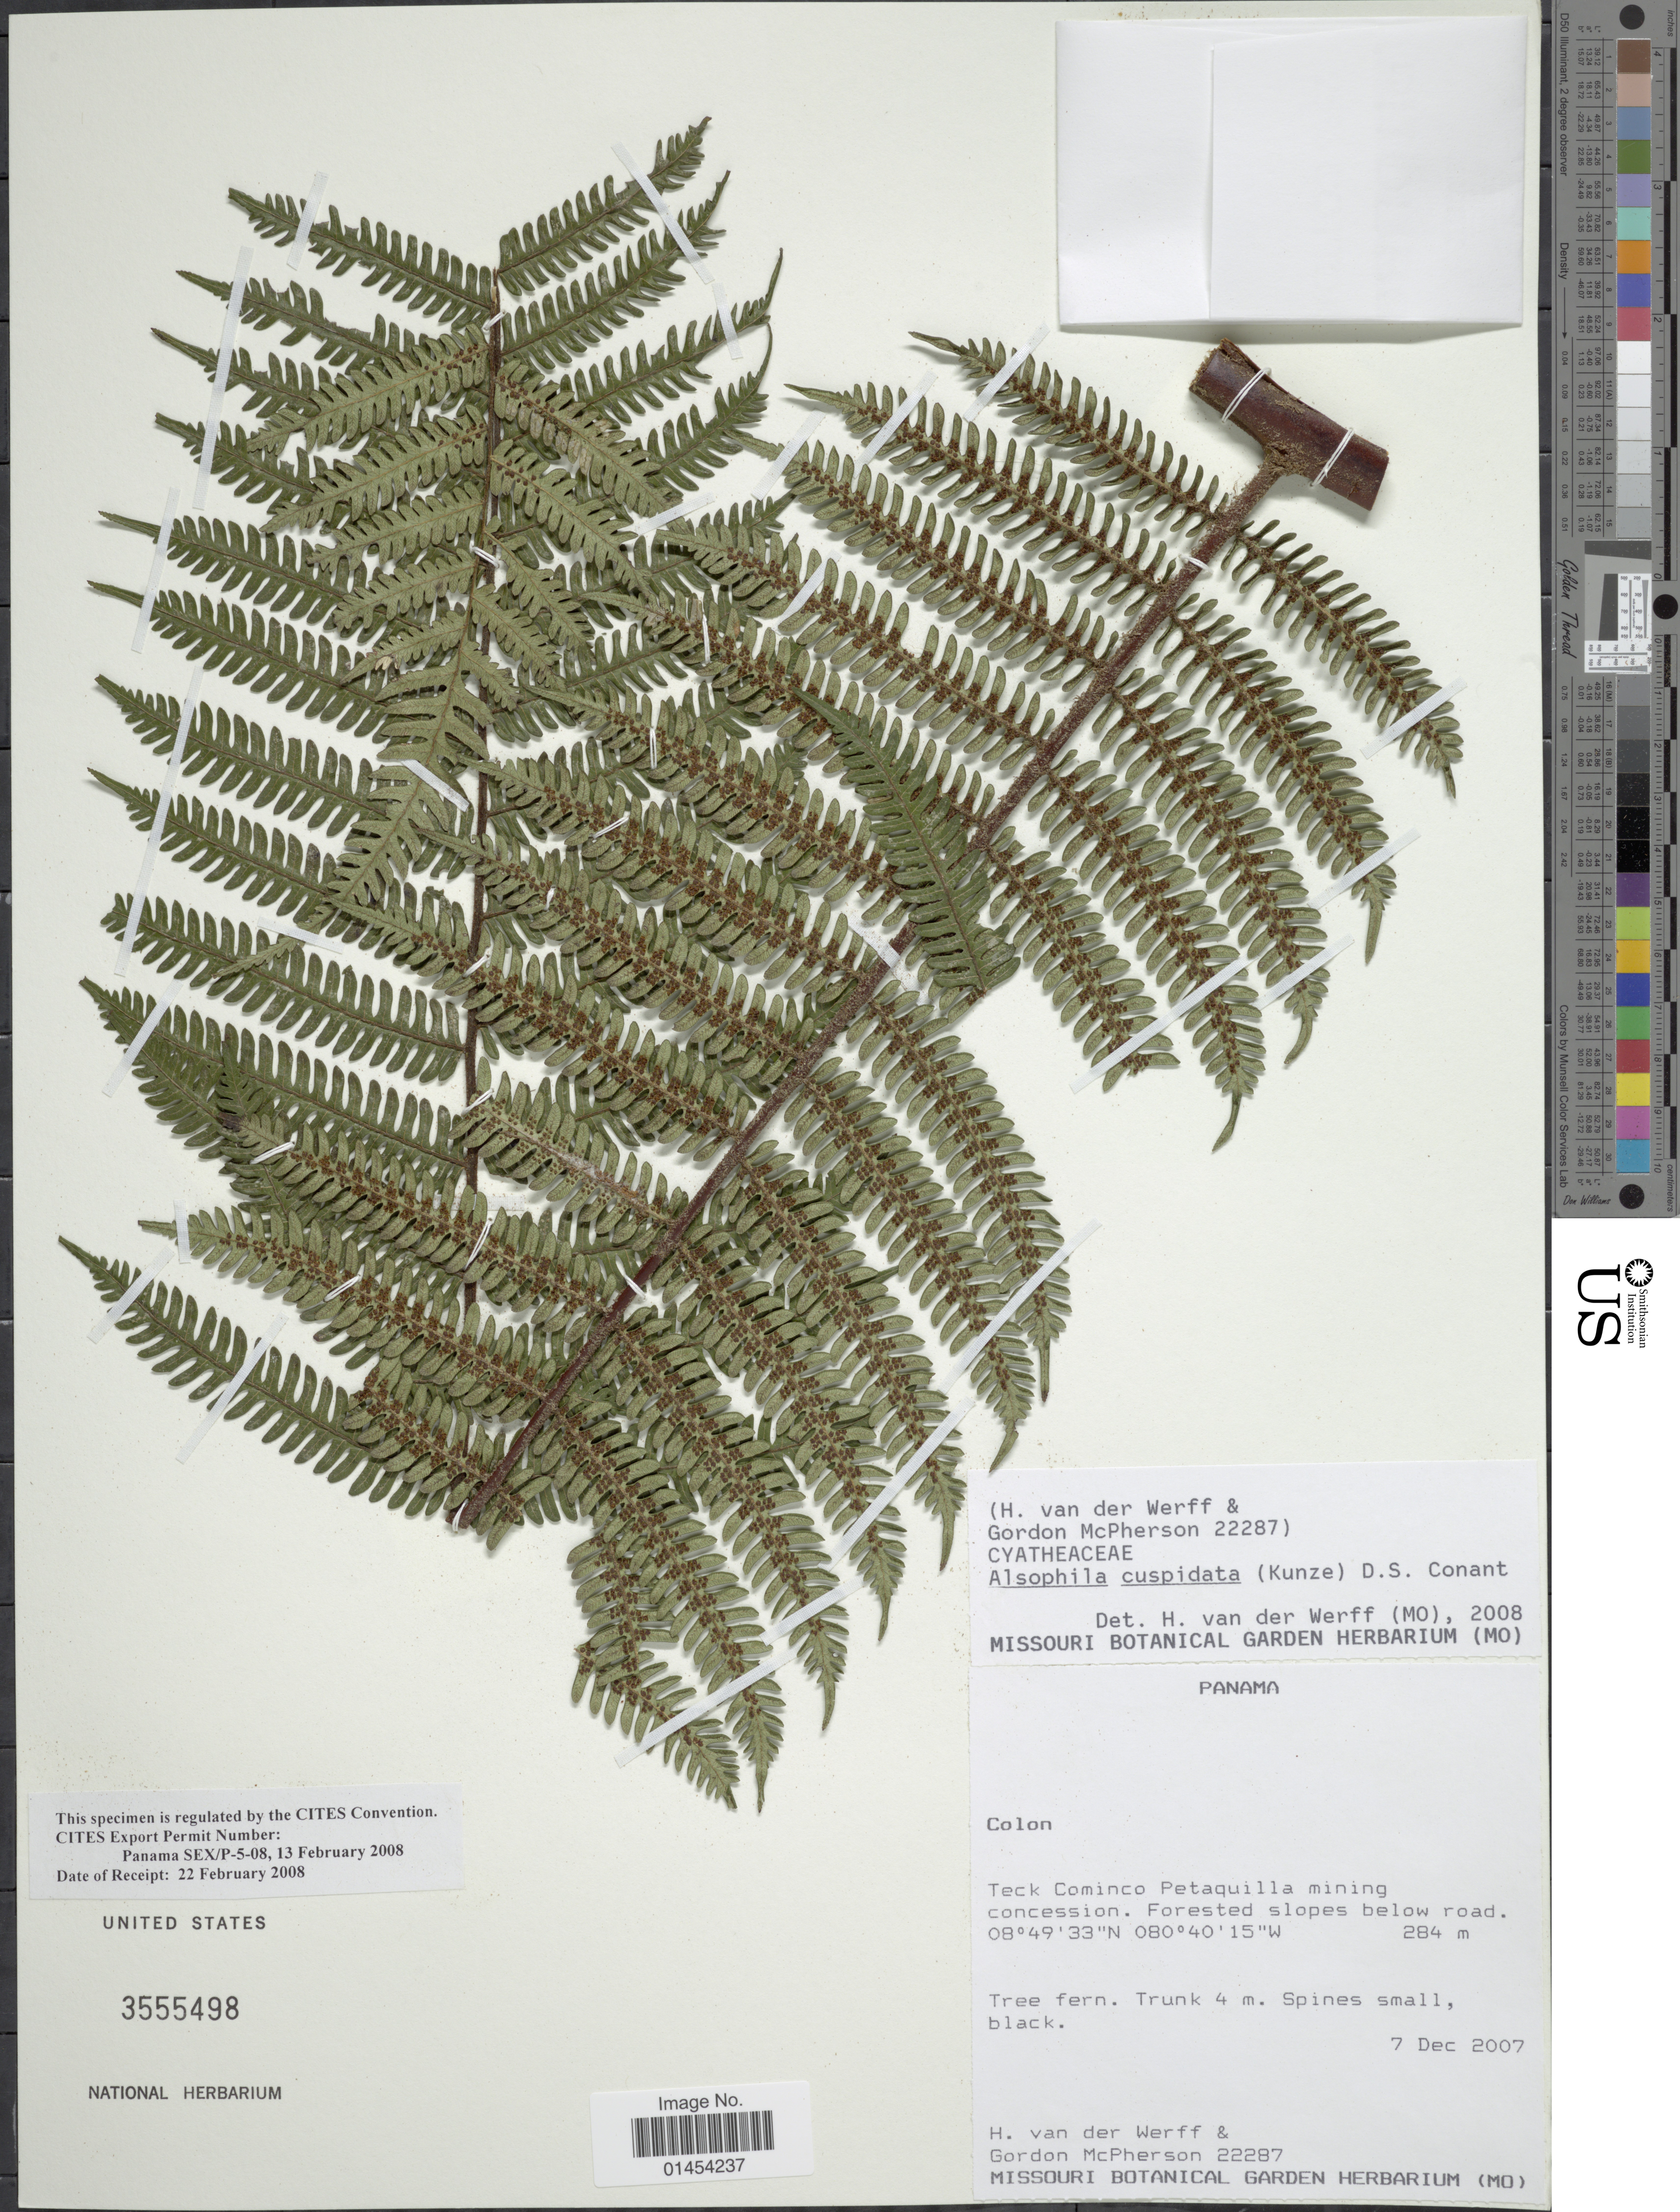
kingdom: Plantae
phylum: Tracheophyta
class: Polypodiopsida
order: Cyatheales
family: Cyatheaceae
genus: Alsophila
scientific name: Alsophila cuspidata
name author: (Kunze) D.S. Conant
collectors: H. van der Werff & G. D. McPherson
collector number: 22287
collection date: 2007-12-07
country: Panama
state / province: Colón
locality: Teck Cominco Petaquilla mining concession.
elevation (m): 284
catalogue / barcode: US 3555498